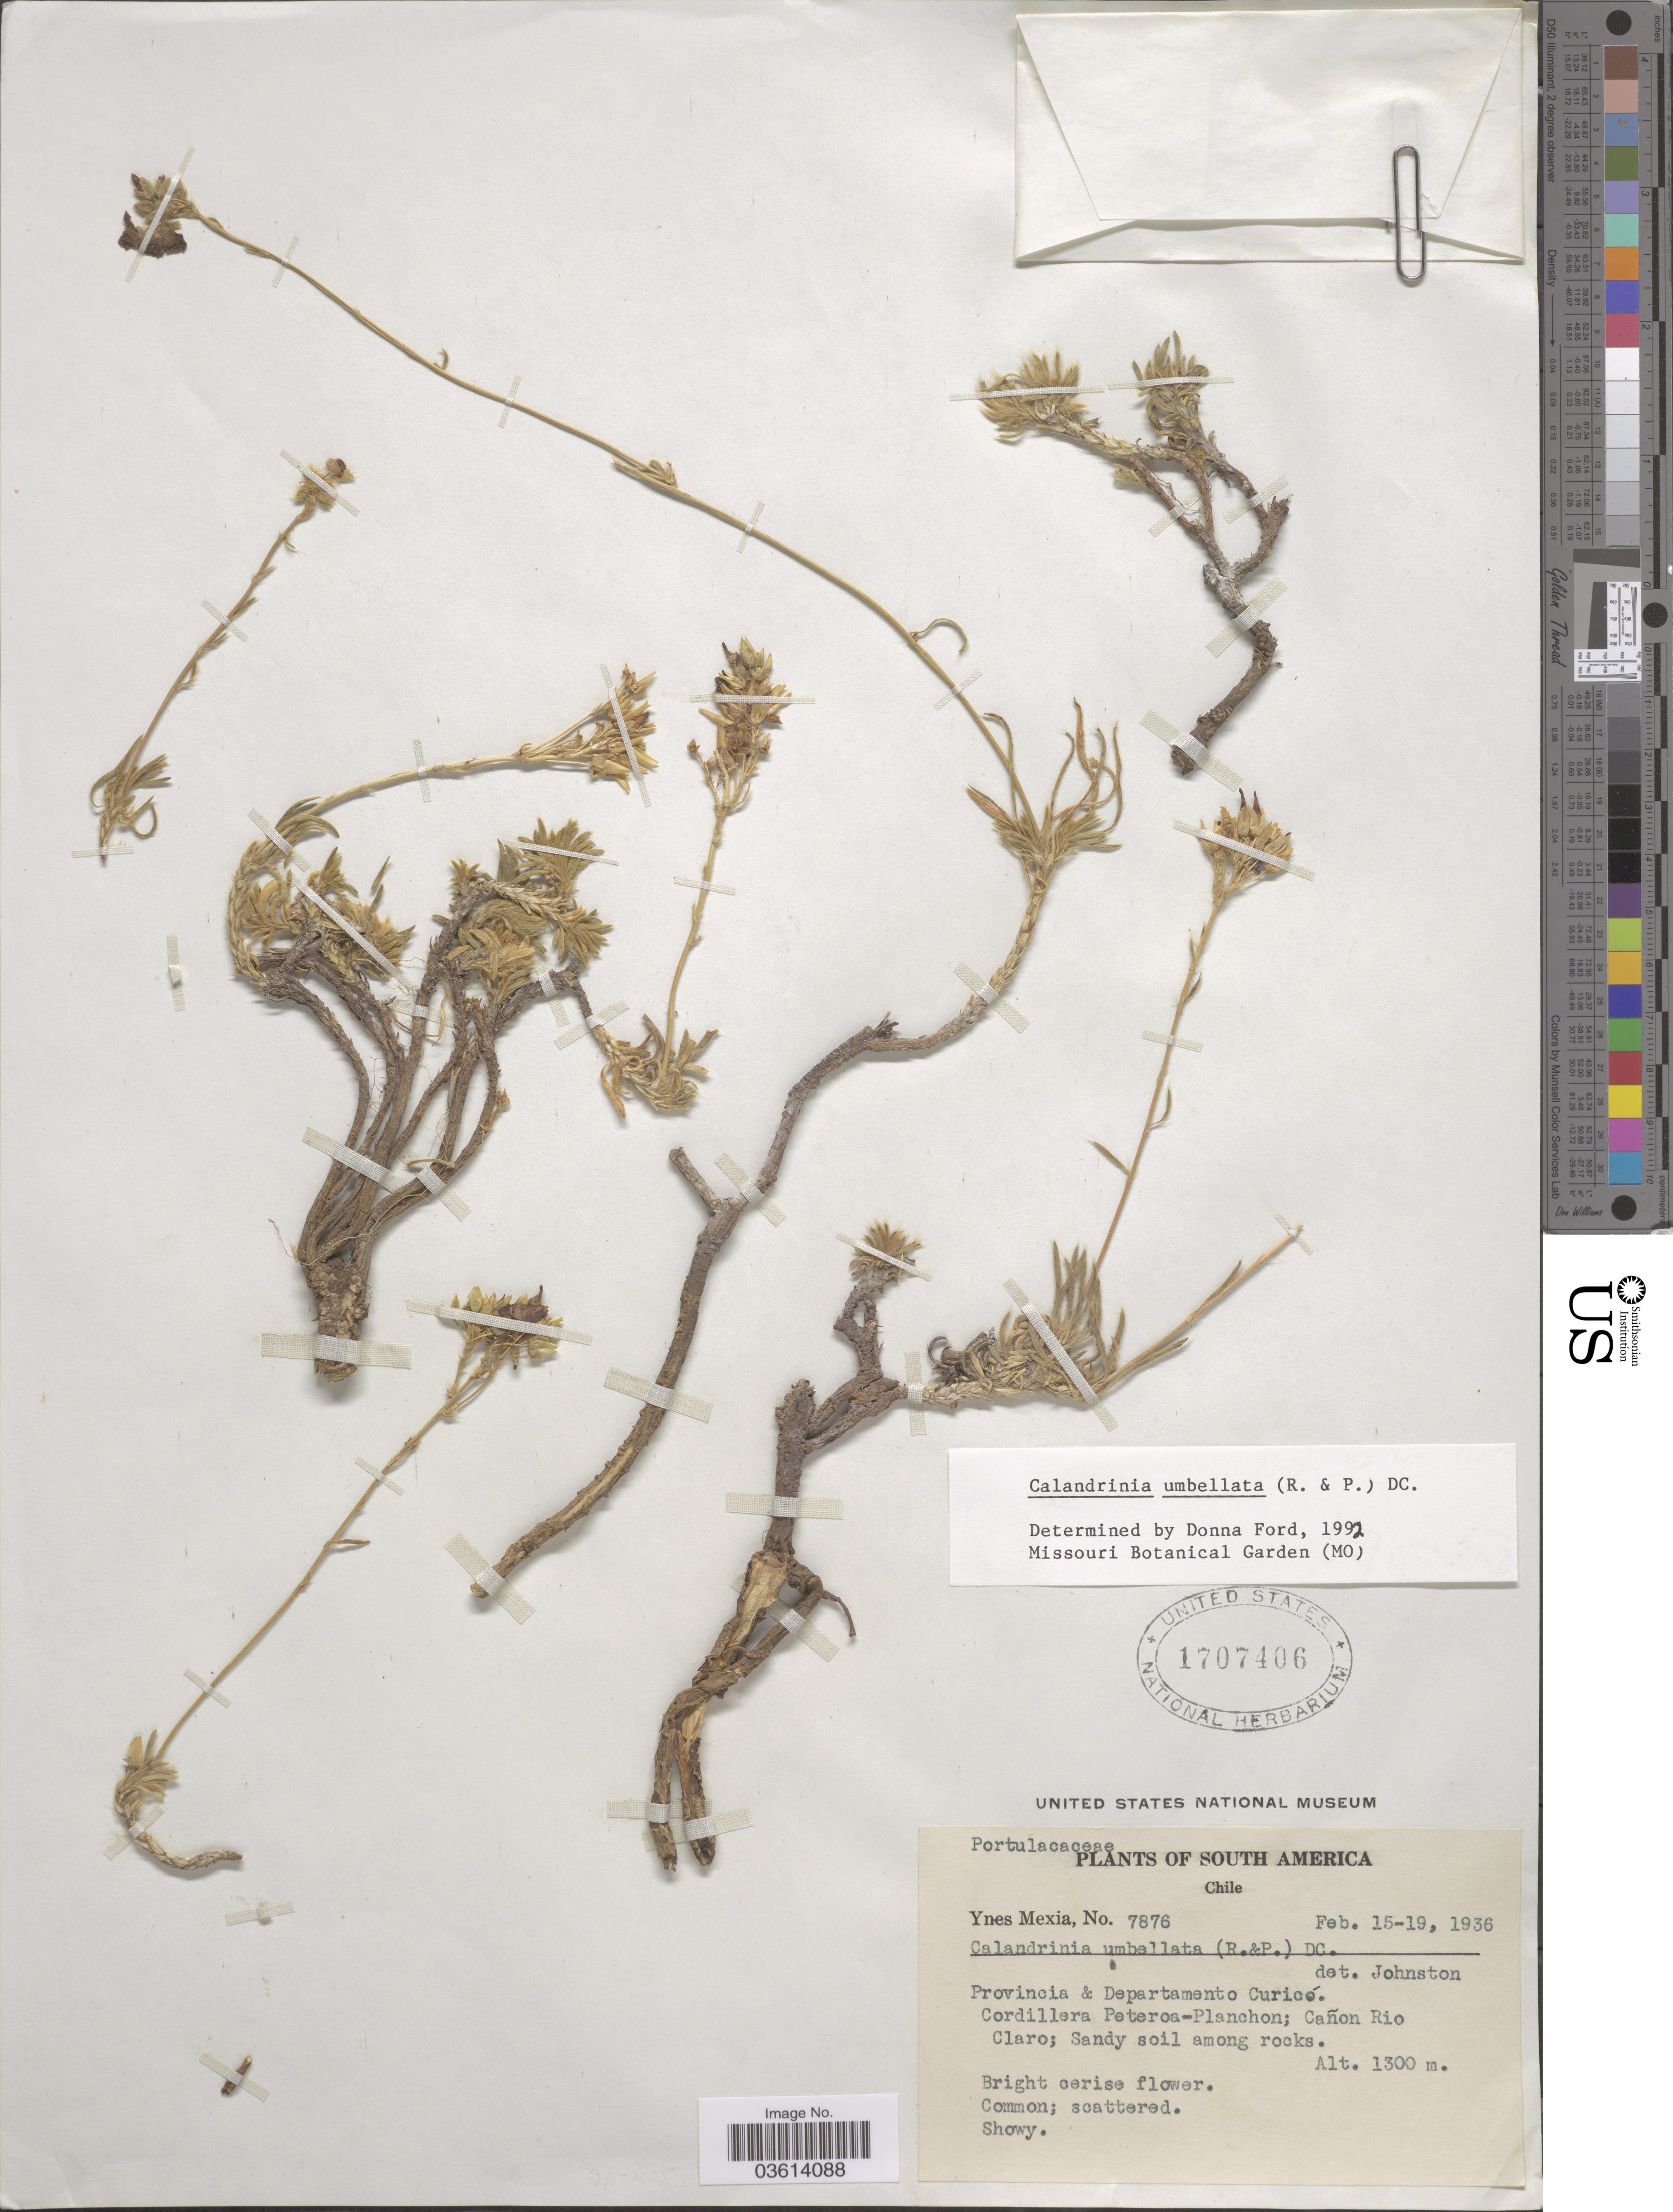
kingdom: Plantae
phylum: Tracheophyta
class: Magnoliopsida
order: Caryophyllales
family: Montiaceae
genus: Montiopsis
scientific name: Montiopsis umbellata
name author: (Ruiz & Pav.) D.I. Ford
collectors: Y. Mexia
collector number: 7876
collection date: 1936-02-15/1936-02-19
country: Chile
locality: Provincia & Departamento Curicó. Cordillera Peteroa-Planchon; Cañon Rio Claro.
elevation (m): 1300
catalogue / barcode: US 1707406